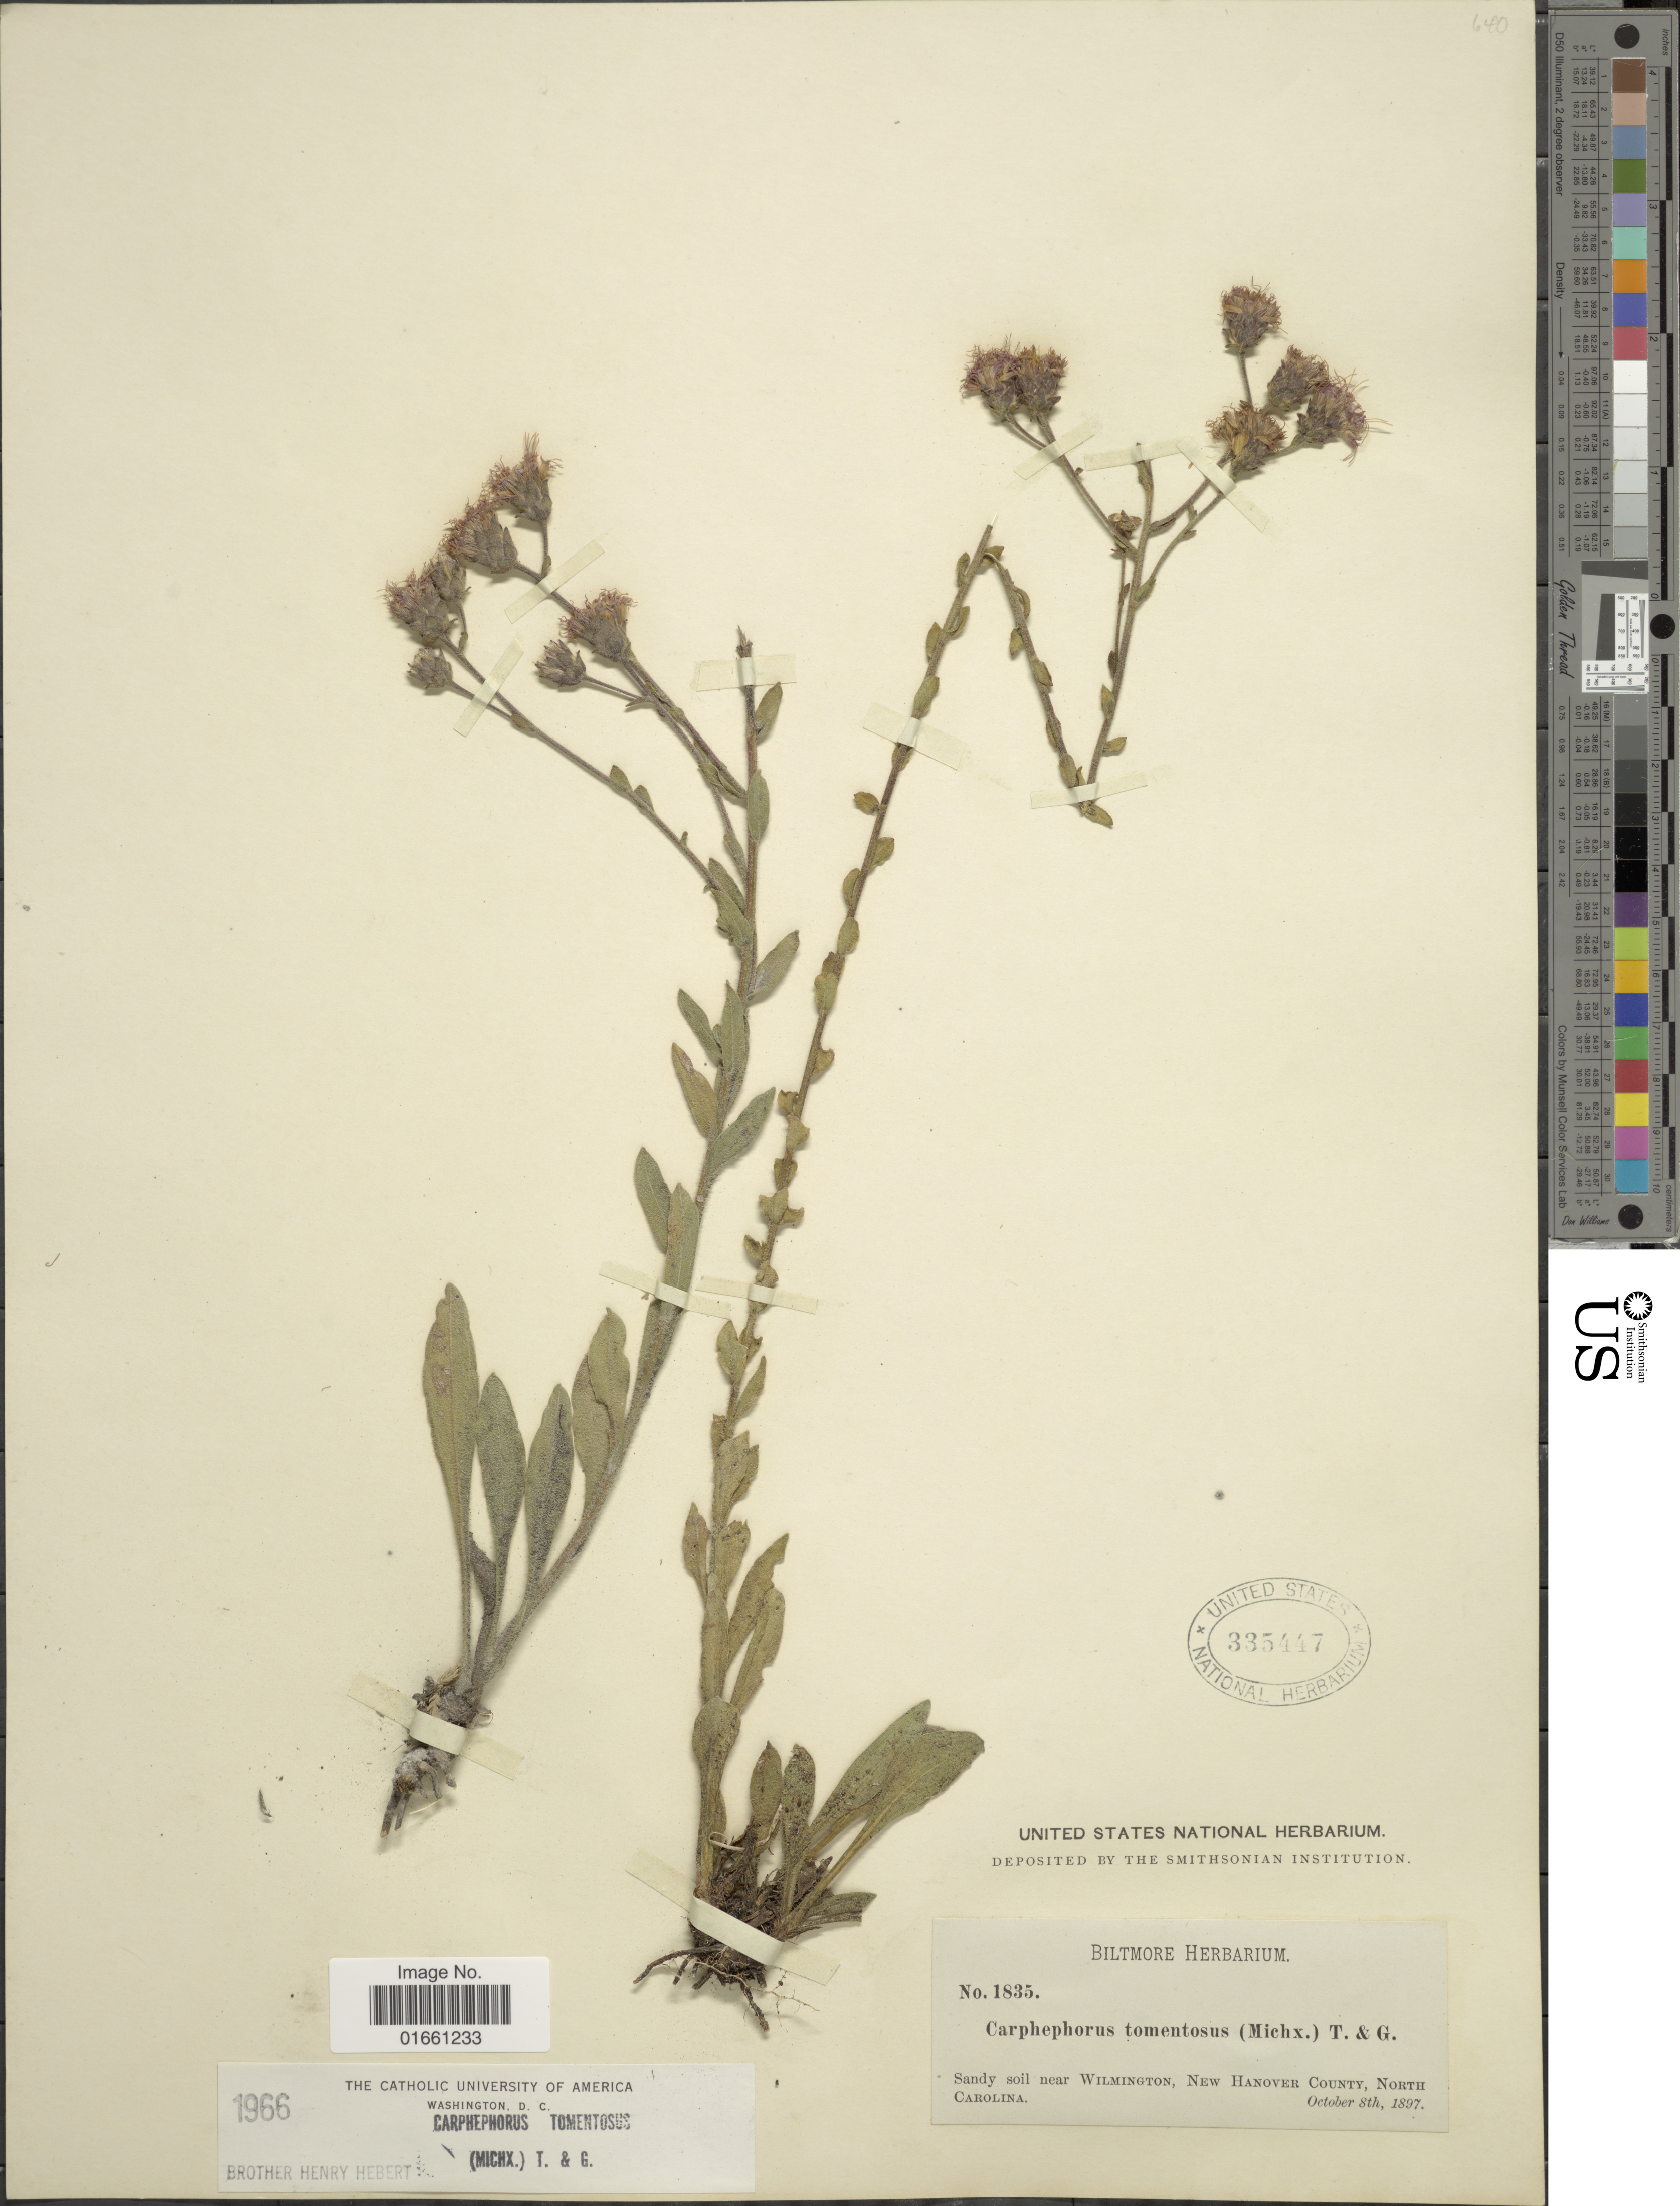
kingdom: Plantae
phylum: Tracheophyta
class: Magnoliopsida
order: Asterales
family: Asteraceae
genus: Carphephorus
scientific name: Carphephorus tomentosus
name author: (Michaux) Torr. & A. Gray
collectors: ex herb. Biltmore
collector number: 1835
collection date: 1897-10-08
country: United States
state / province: North Carolina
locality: Near Wilmington, New Hanover County.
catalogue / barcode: US 335447